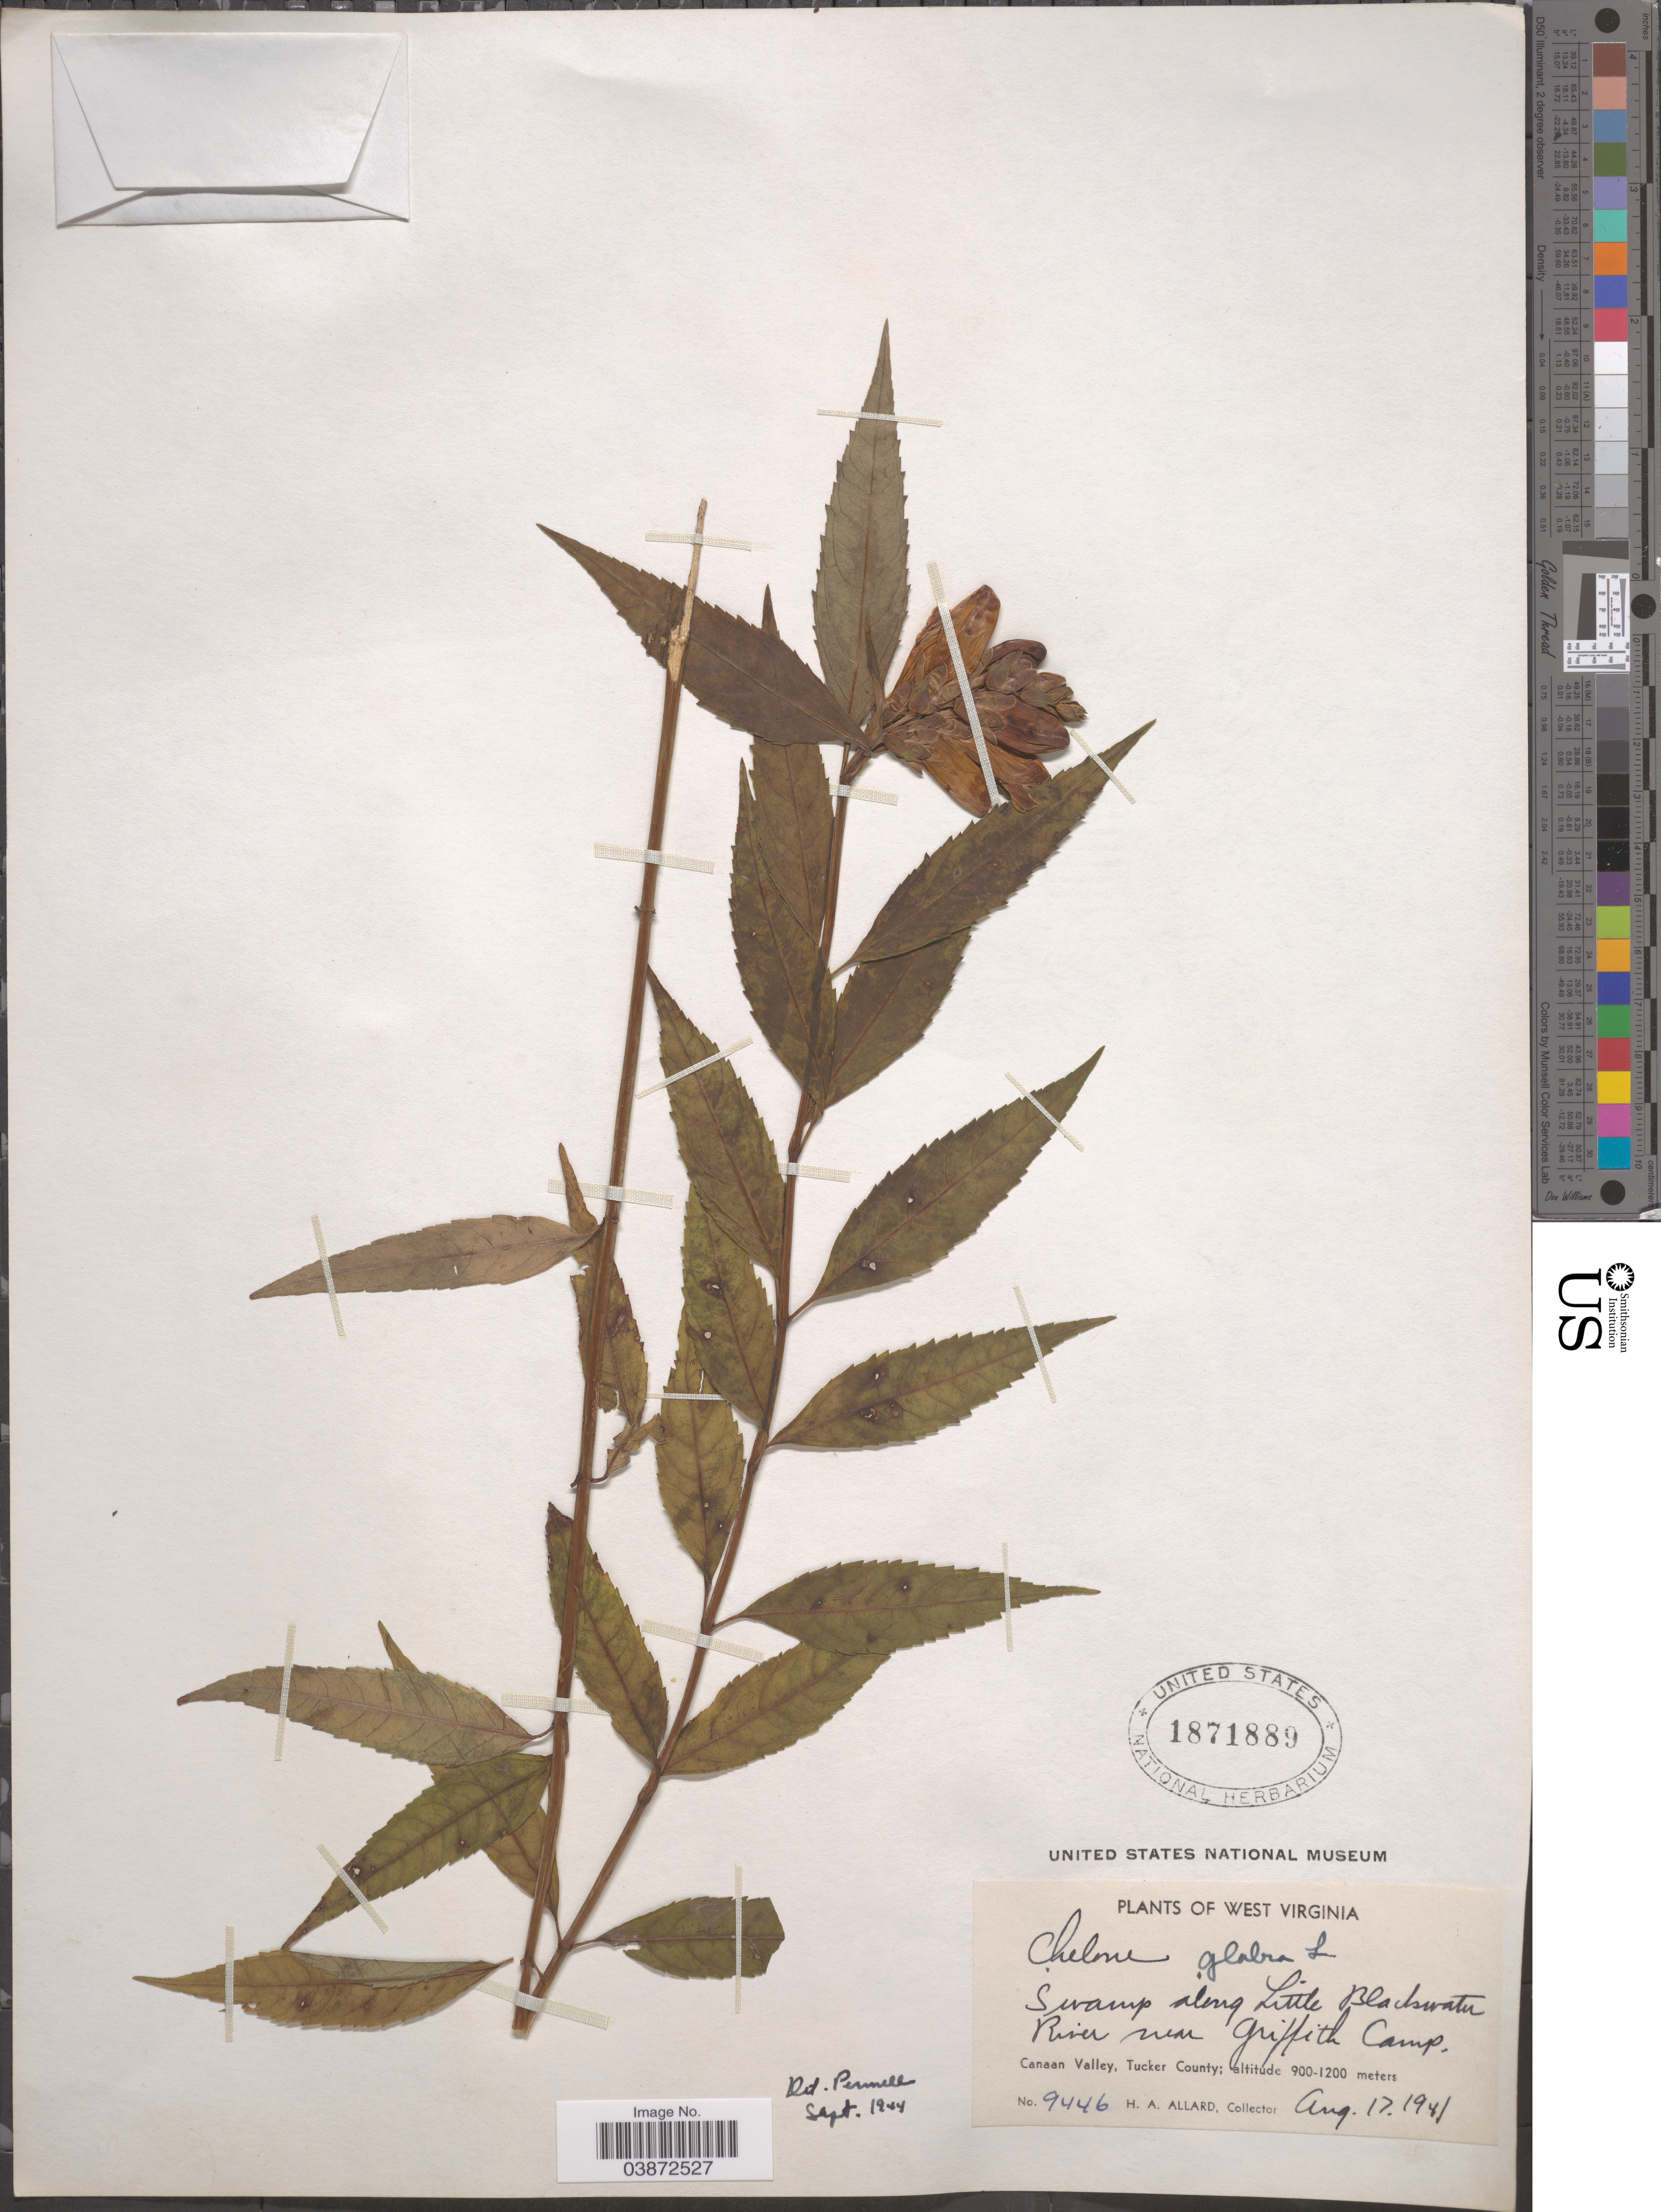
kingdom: Plantae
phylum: Tracheophyta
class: Magnoliopsida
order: Lamiales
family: Plantaginaceae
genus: Chelone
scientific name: Chelone glabra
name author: L.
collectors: H. A. Allard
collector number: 9446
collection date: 1941-08-17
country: United States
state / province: West Virginia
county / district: Tucker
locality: Along Little Blackwater River near Griffith Camp. Canaan Valley, Tucker County.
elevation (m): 900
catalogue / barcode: US 1871889